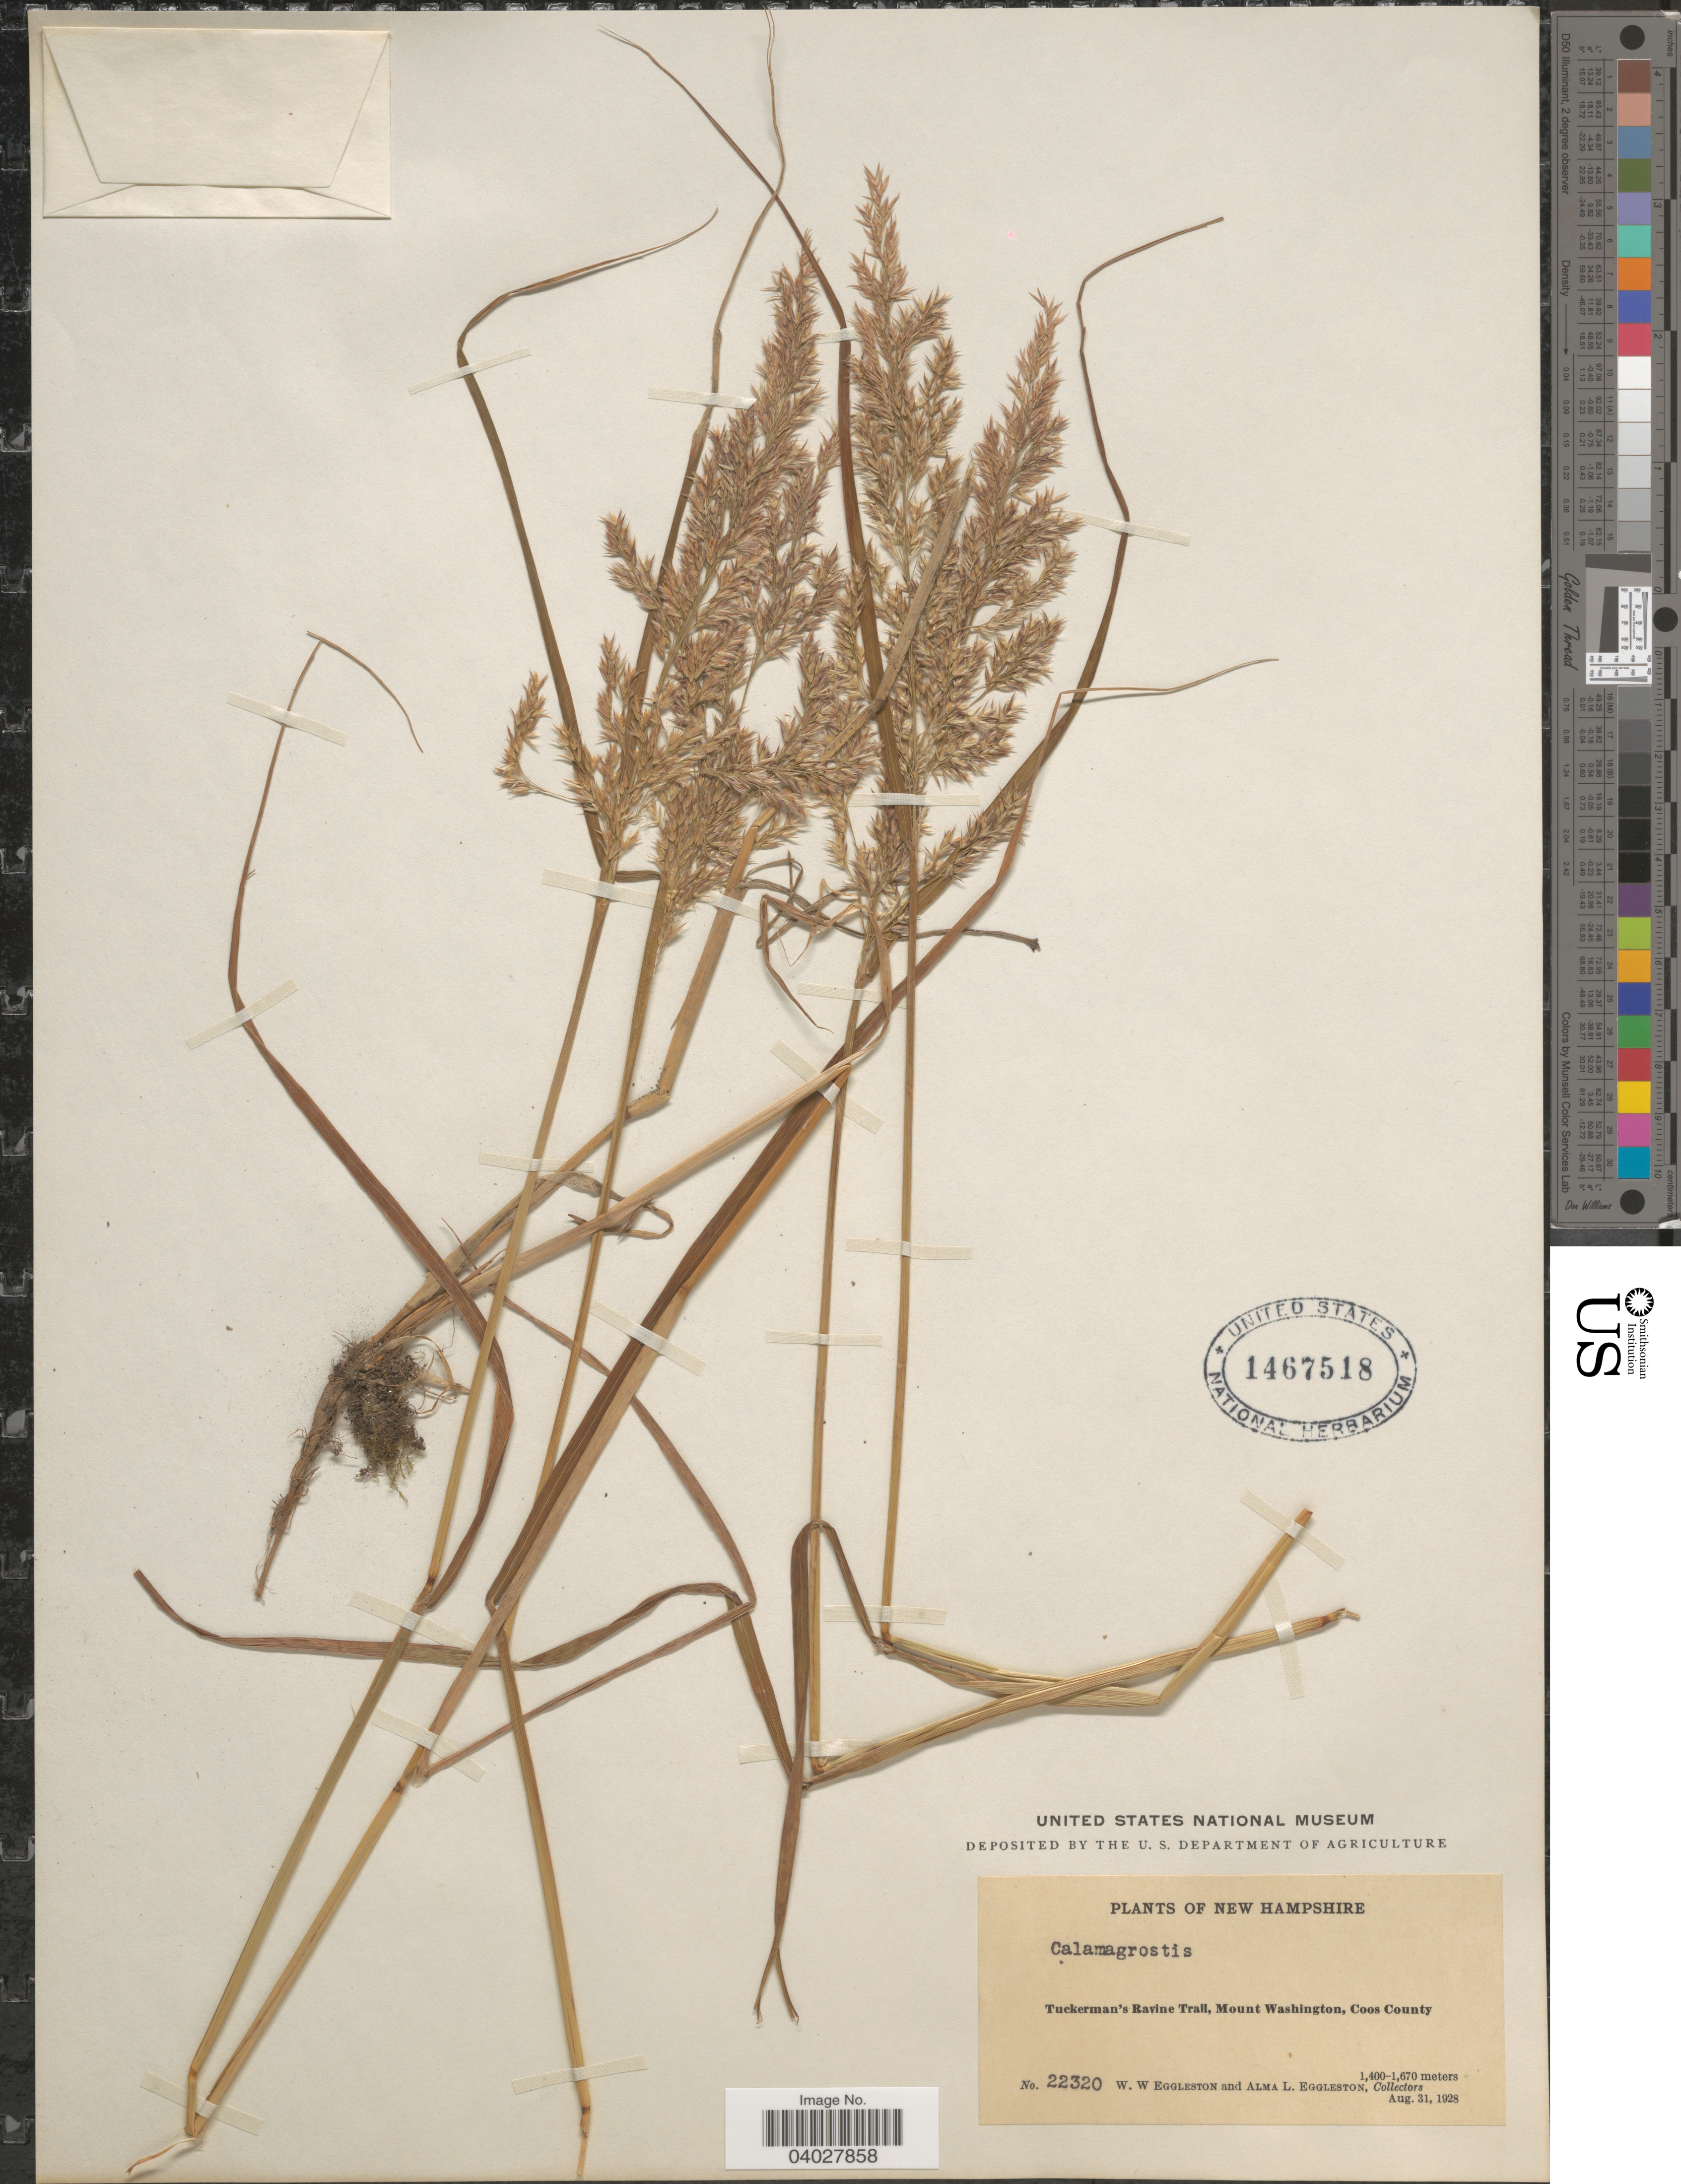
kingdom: Plantae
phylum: Tracheophyta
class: Liliopsida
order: Poales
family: Poaceae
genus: Calamagrostis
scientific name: Calamagrostis canadensis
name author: (Michx.) P. Beauv.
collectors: W. W. Eggleston & A. Eggleston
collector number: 22320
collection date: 1928-08-31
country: United States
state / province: New Hampshire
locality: Tuckerman's Ravine Trail, Mount Washington, Coos County.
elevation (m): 1400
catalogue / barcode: US 1467518